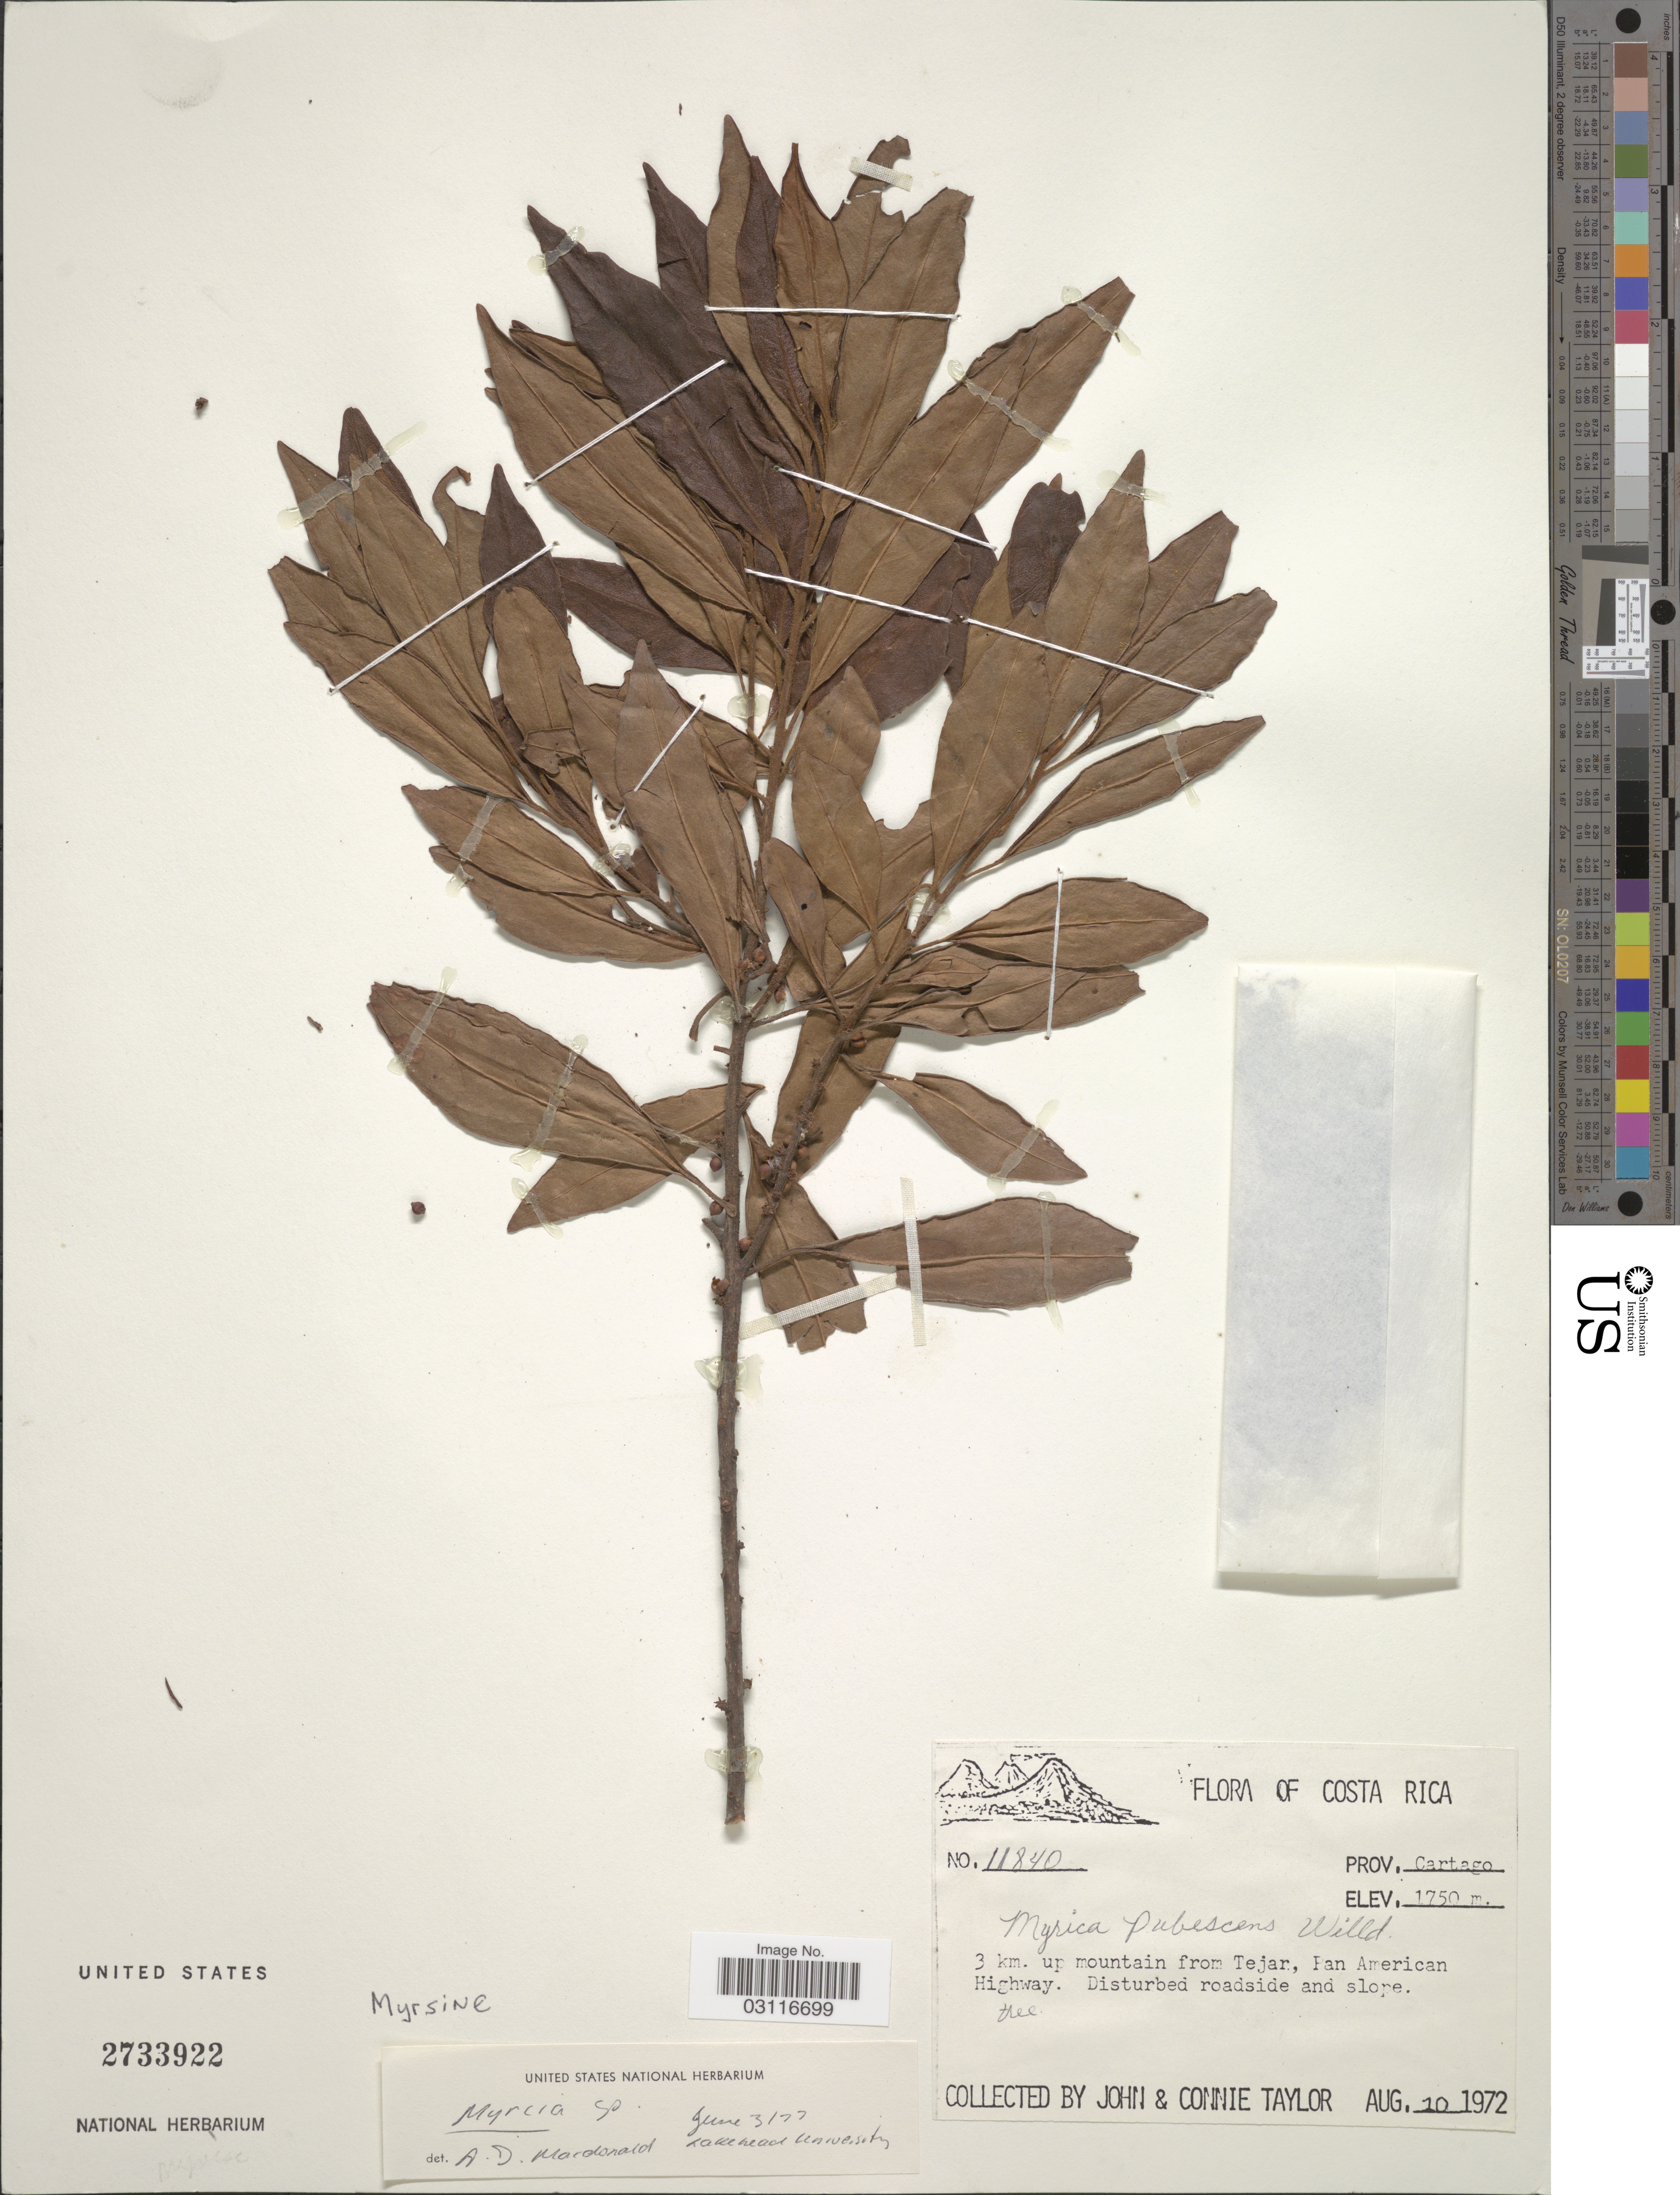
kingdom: Plantae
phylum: Tracheophyta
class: Magnoliopsida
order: Ericales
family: Primulaceae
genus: Myrsine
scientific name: Myrsine sp.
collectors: J. Taylor & C. Taylor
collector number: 11840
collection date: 1972-08-10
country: Costa Rica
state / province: Cartago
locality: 3 km. up mountain from Tejar, Pan American Highway.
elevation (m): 1750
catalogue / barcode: US 2733922